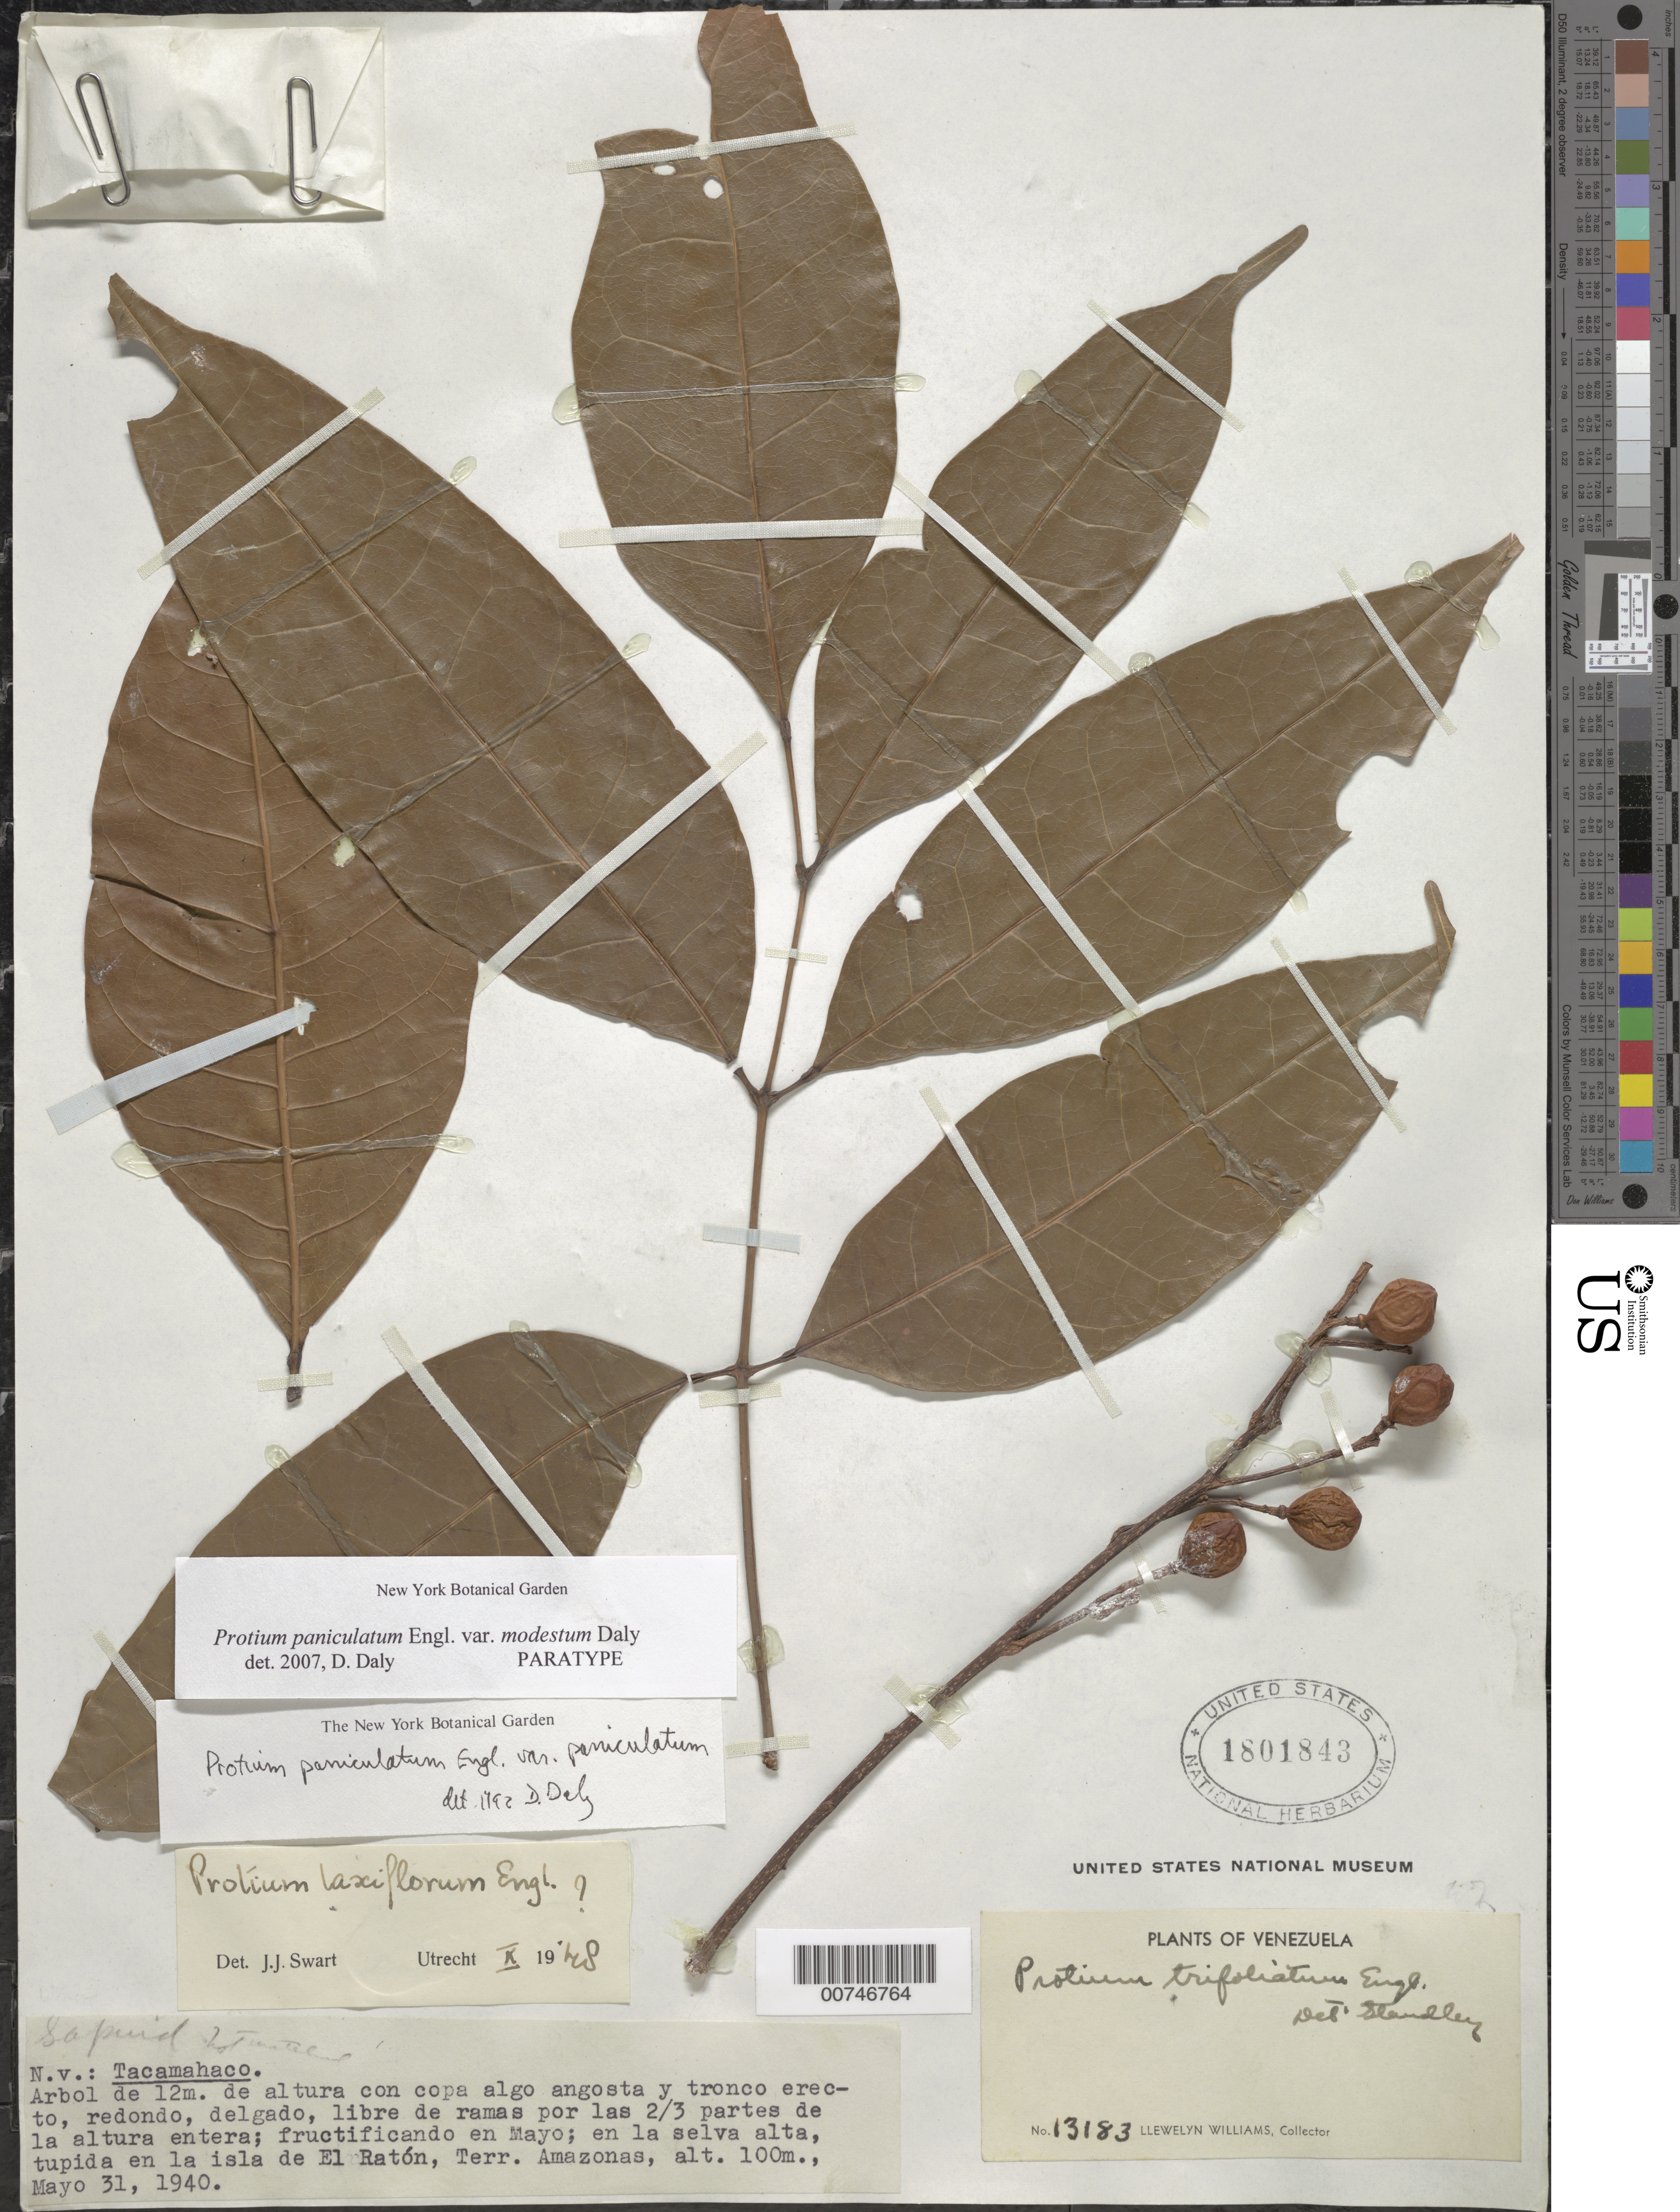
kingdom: Plantae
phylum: Tracheophyta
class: Magnoliopsida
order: Sapindales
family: Burseraceae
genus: Protium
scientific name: Protium paniculatum var. modestum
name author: Daly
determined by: Daly, D. C.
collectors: Ll. Williams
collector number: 13183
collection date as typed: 31-May-40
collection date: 1940-05-31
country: Venezuela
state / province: Amazonas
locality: Isla de El Ratón, Alto Orinoco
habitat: Selva tupida y alta en la isla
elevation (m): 100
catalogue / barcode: US 1801843